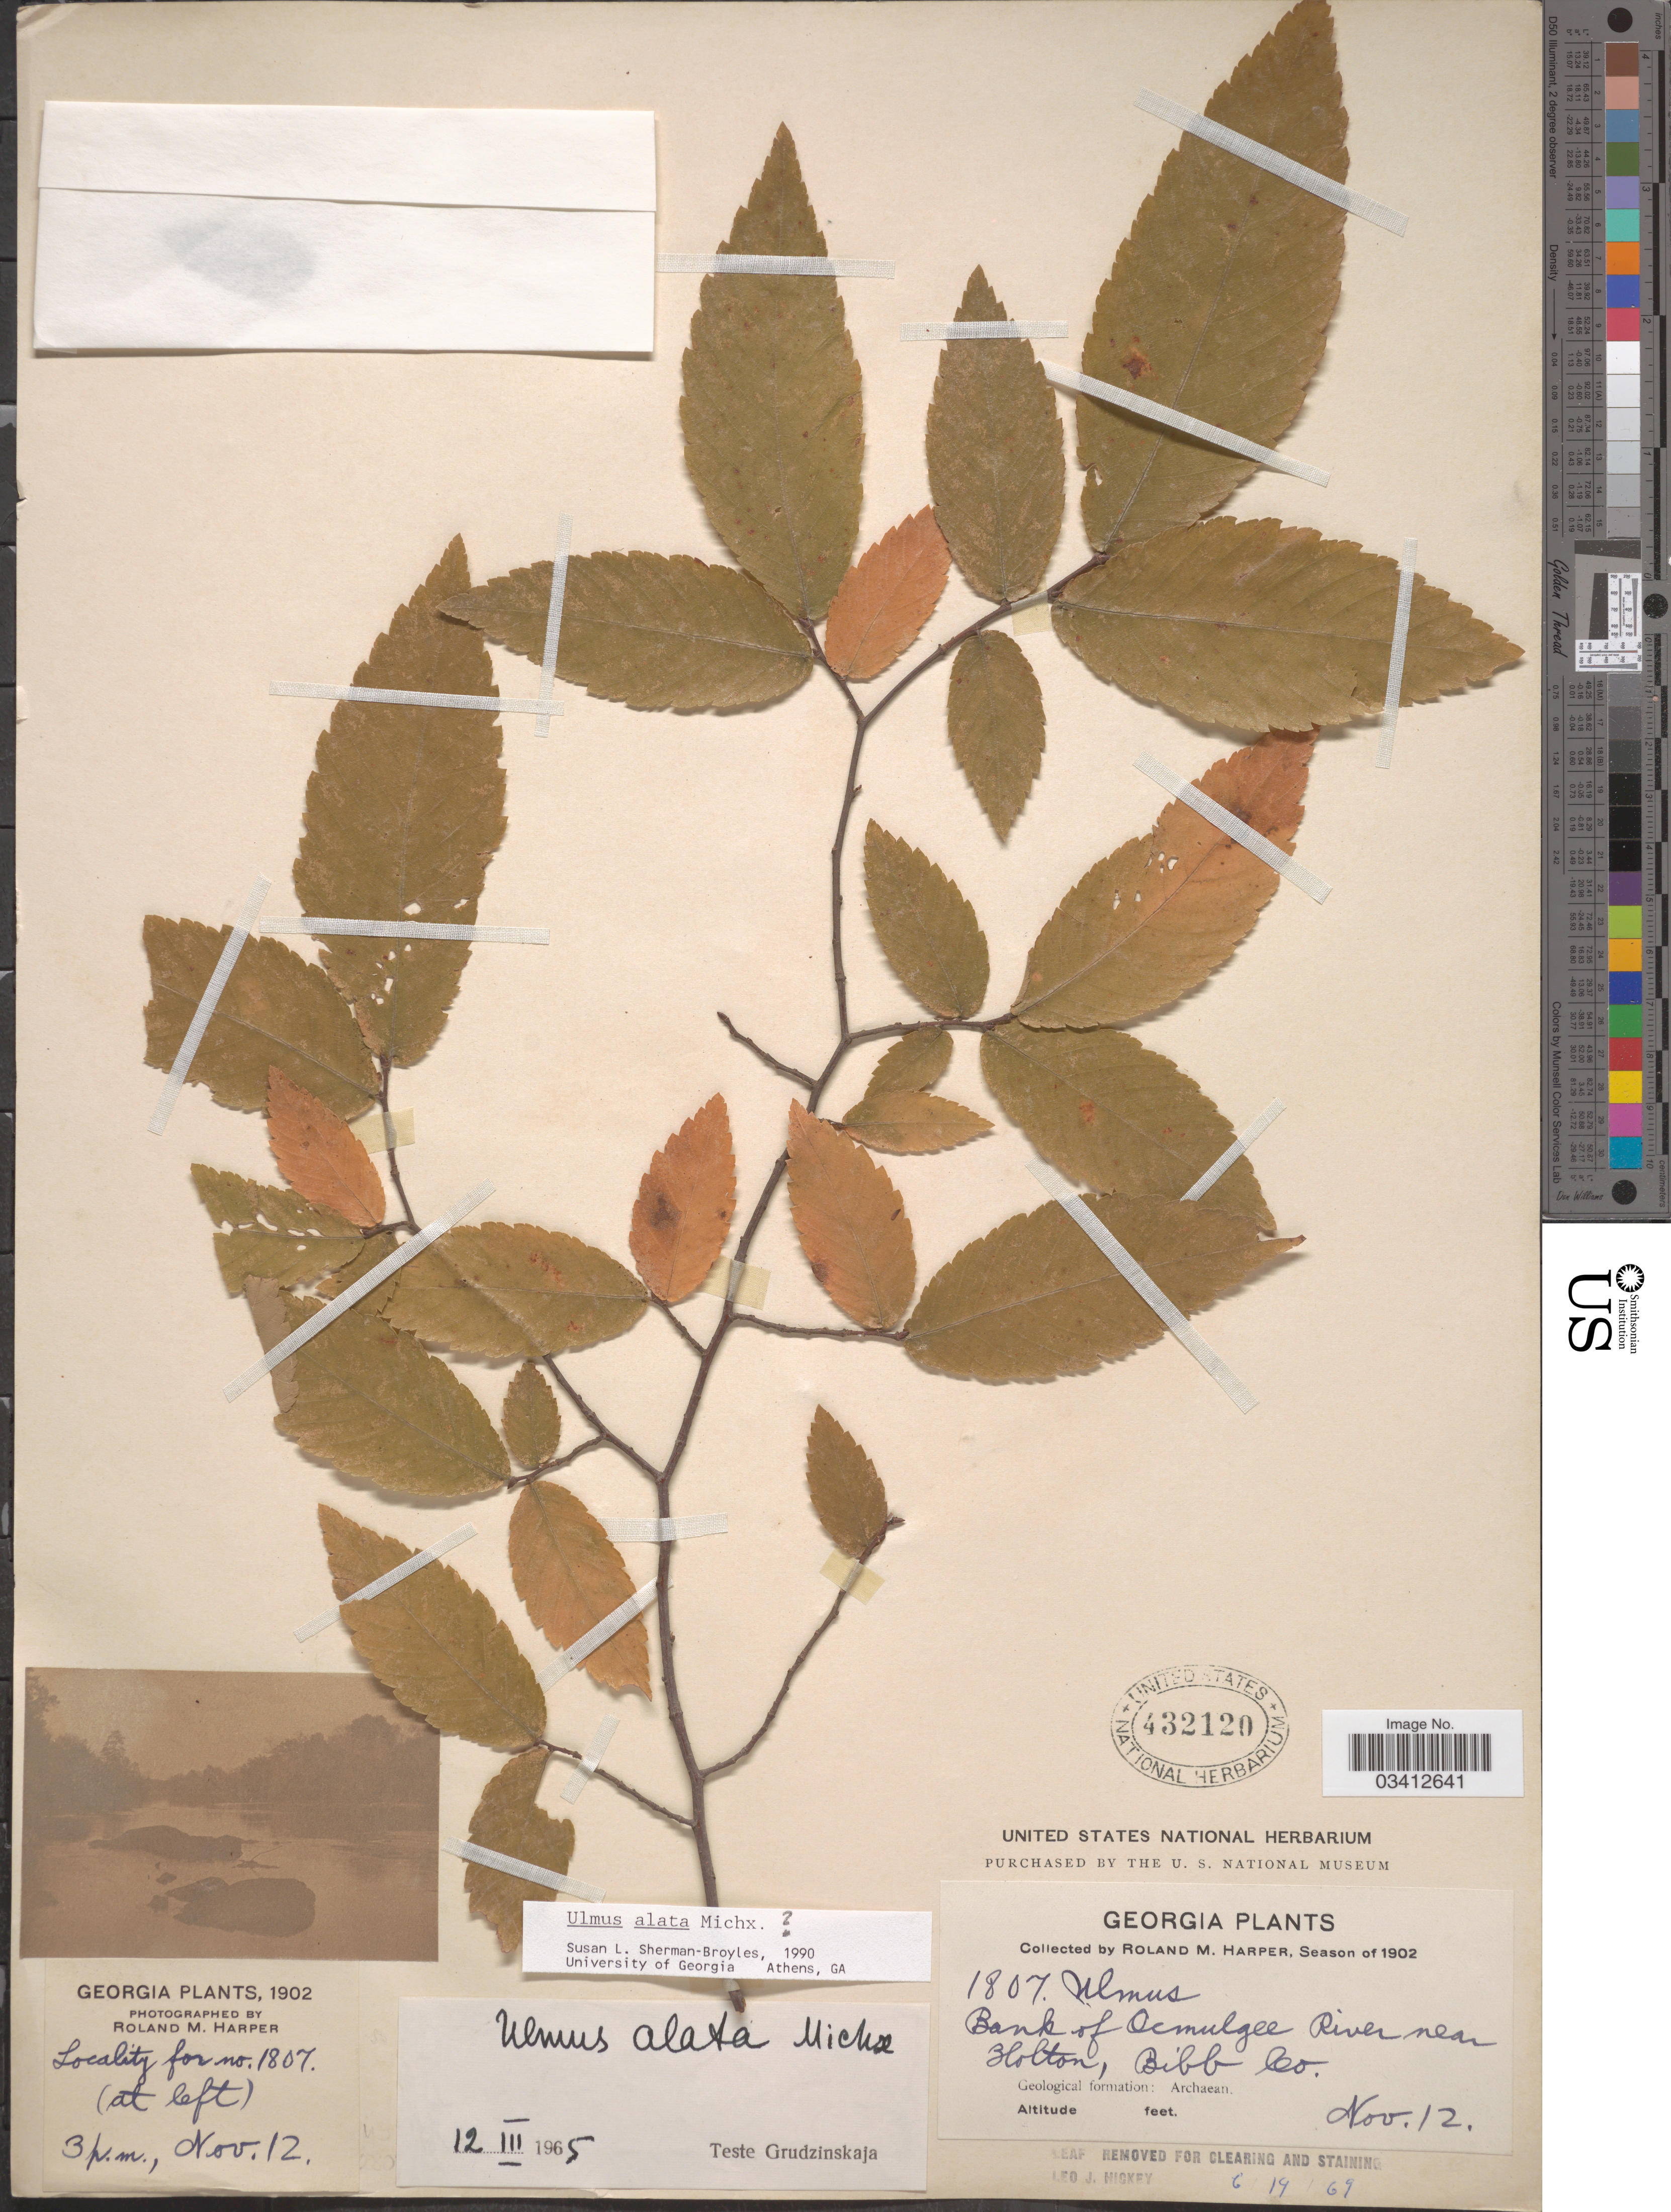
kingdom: Plantae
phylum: Tracheophyta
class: Magnoliopsida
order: Rosales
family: Ulmaceae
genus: Ulmus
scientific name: Ulmus alata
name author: Michx.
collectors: R. M. Harper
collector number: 1807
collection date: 1902-11-12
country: United States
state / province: Georgia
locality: Bank of Ocmulgee River near Holton, Bibb Co.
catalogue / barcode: US 432120